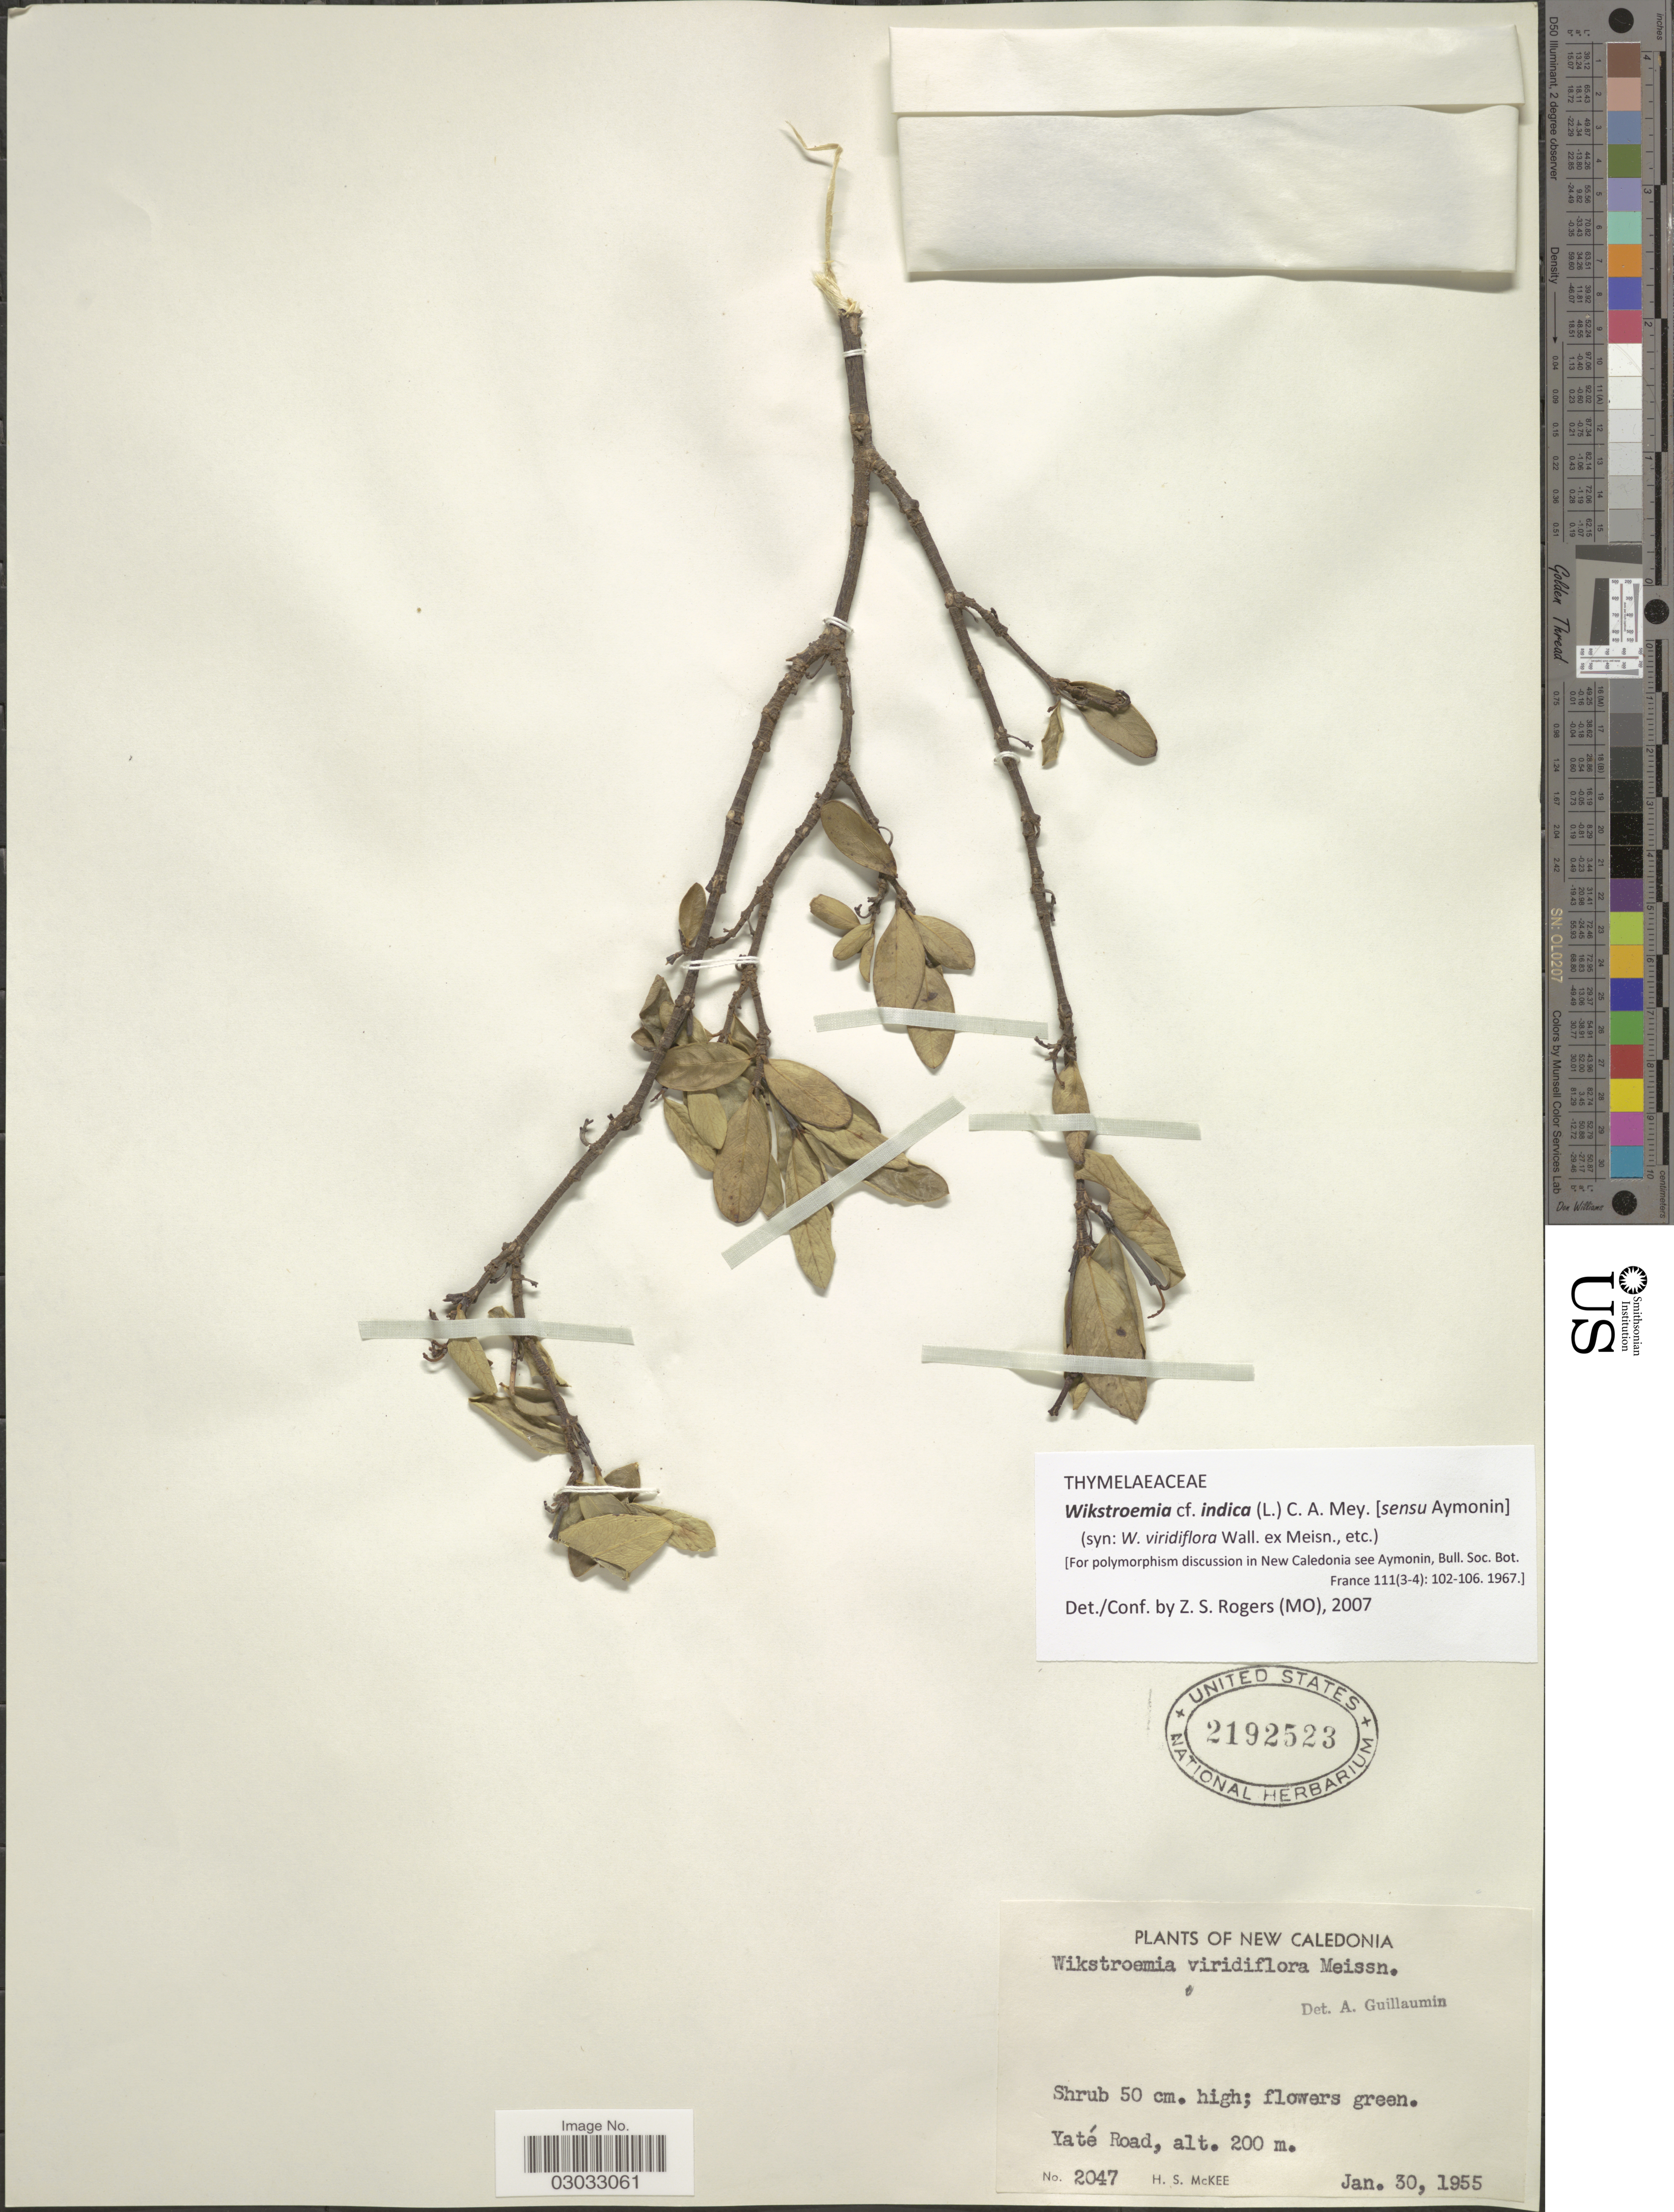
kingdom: Plantae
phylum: Tracheophyta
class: Magnoliopsida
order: Malvales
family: Thymelaeaceae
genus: Wikstroemia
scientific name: Wikstroemia indica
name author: (L.) C.A. Mey.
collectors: H. S. McKee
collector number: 2047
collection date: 1955-01-30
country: New Caledonia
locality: Yaté Road.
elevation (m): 200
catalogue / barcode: US 2192523